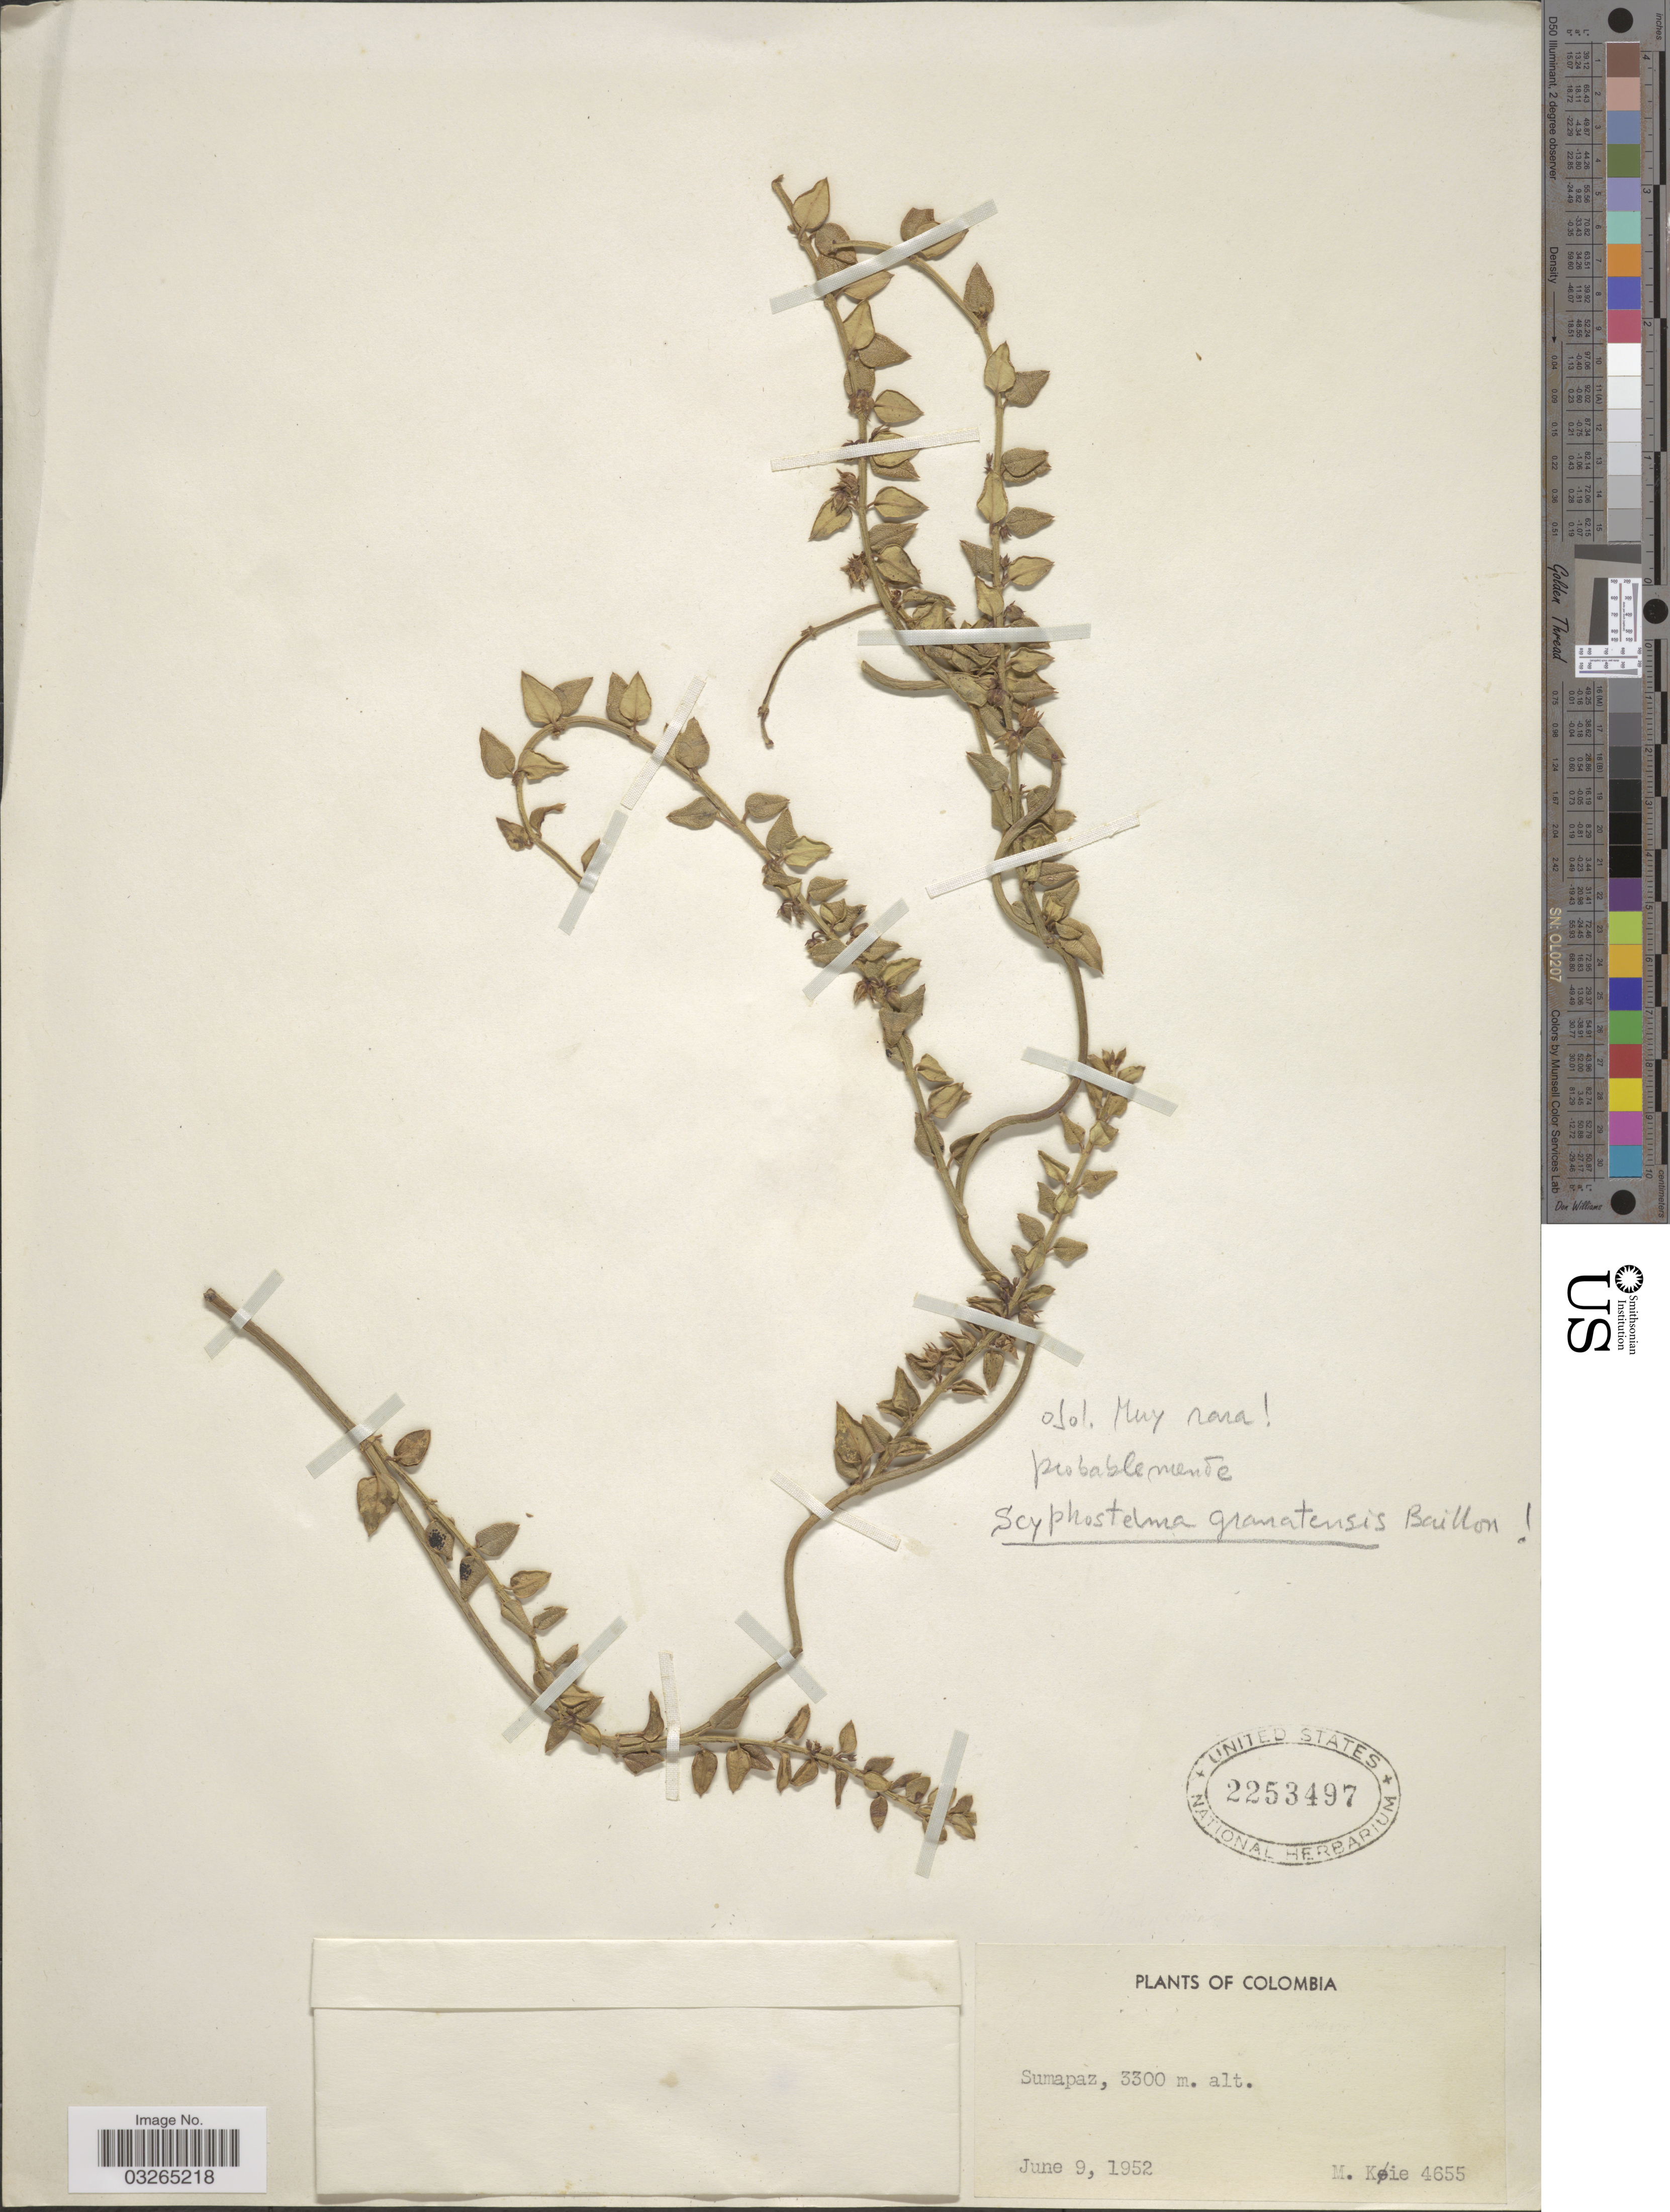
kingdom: Plantae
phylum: Tracheophyta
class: Magnoliopsida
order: Gentianales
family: Apocynaceae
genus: Scyphostelma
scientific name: Scyphostelma granatense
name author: Baill.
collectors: M. Köie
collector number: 4655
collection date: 1952-06-09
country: Colombia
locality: Sumapaz.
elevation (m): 3300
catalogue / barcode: US 2253497